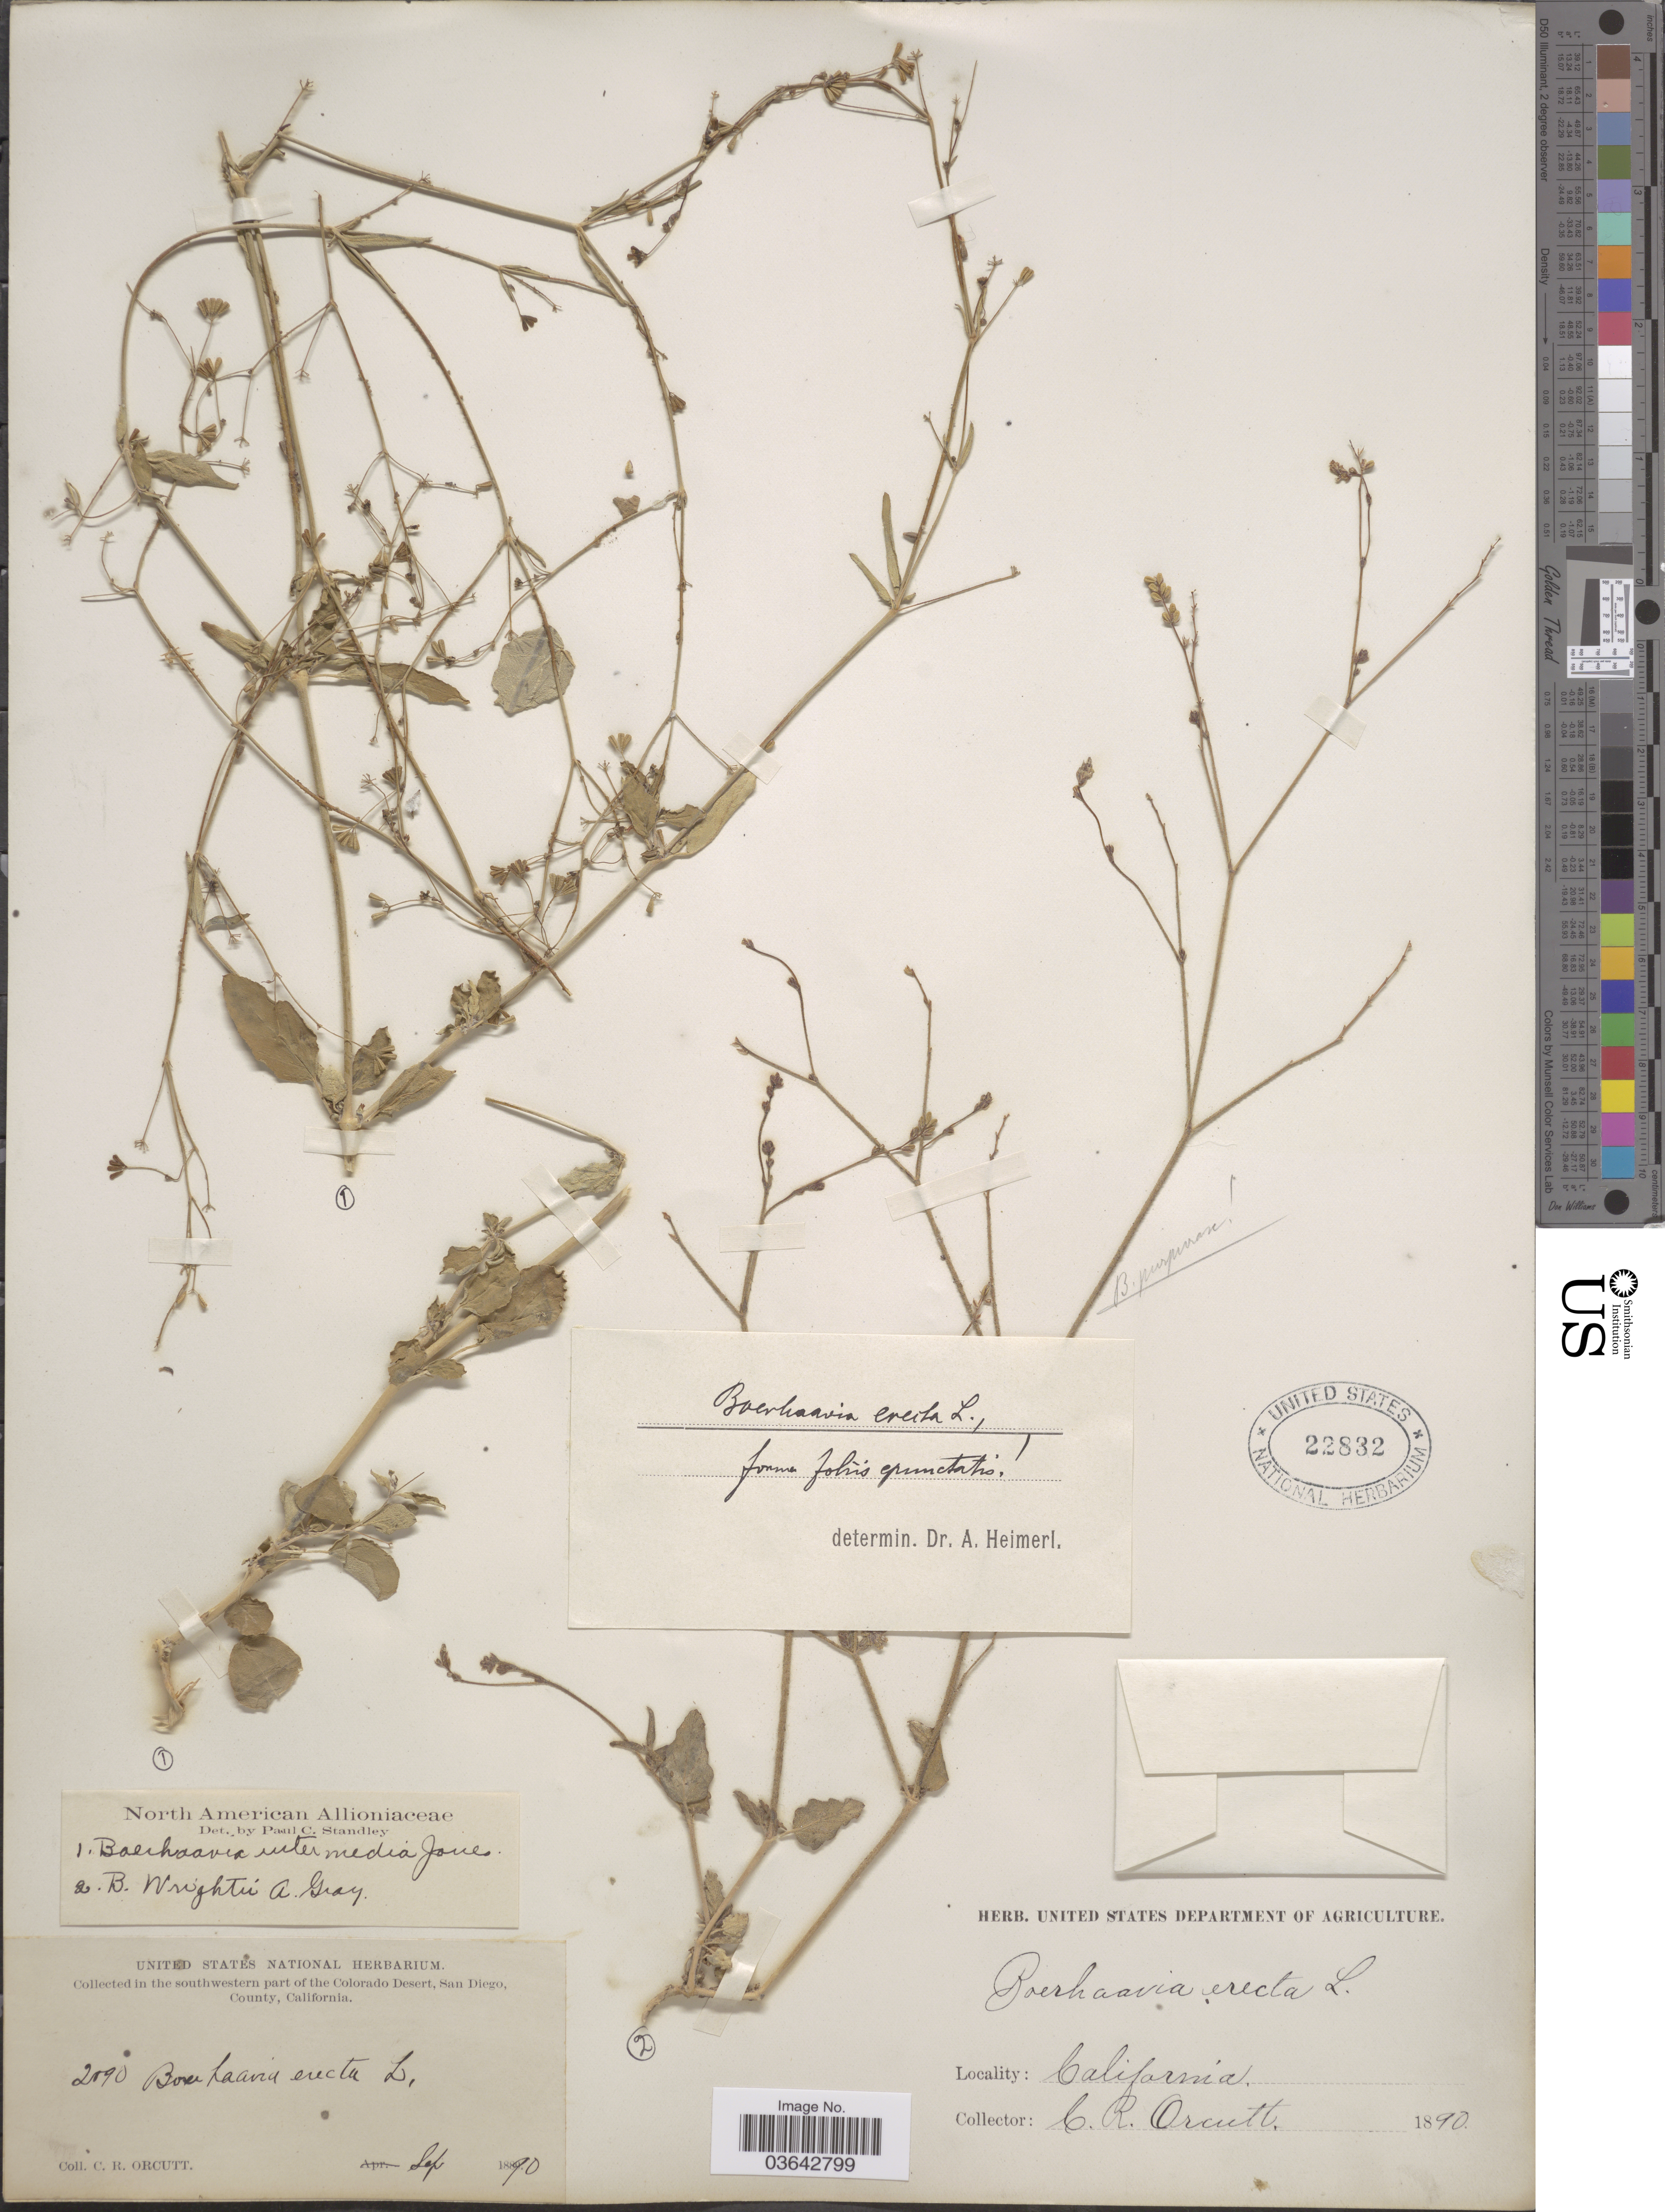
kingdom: Plantae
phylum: Tracheophyta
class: Magnoliopsida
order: Caryophyllales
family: Nyctaginaceae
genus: Boerhavia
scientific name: Boerhavia wrightii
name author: A. Gray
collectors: C. R. Orcutt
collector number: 2090*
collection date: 1890-09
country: United States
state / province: California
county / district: San Diego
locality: The southwestern part of the Colorado Desert, San Diego, County.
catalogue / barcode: US 22832